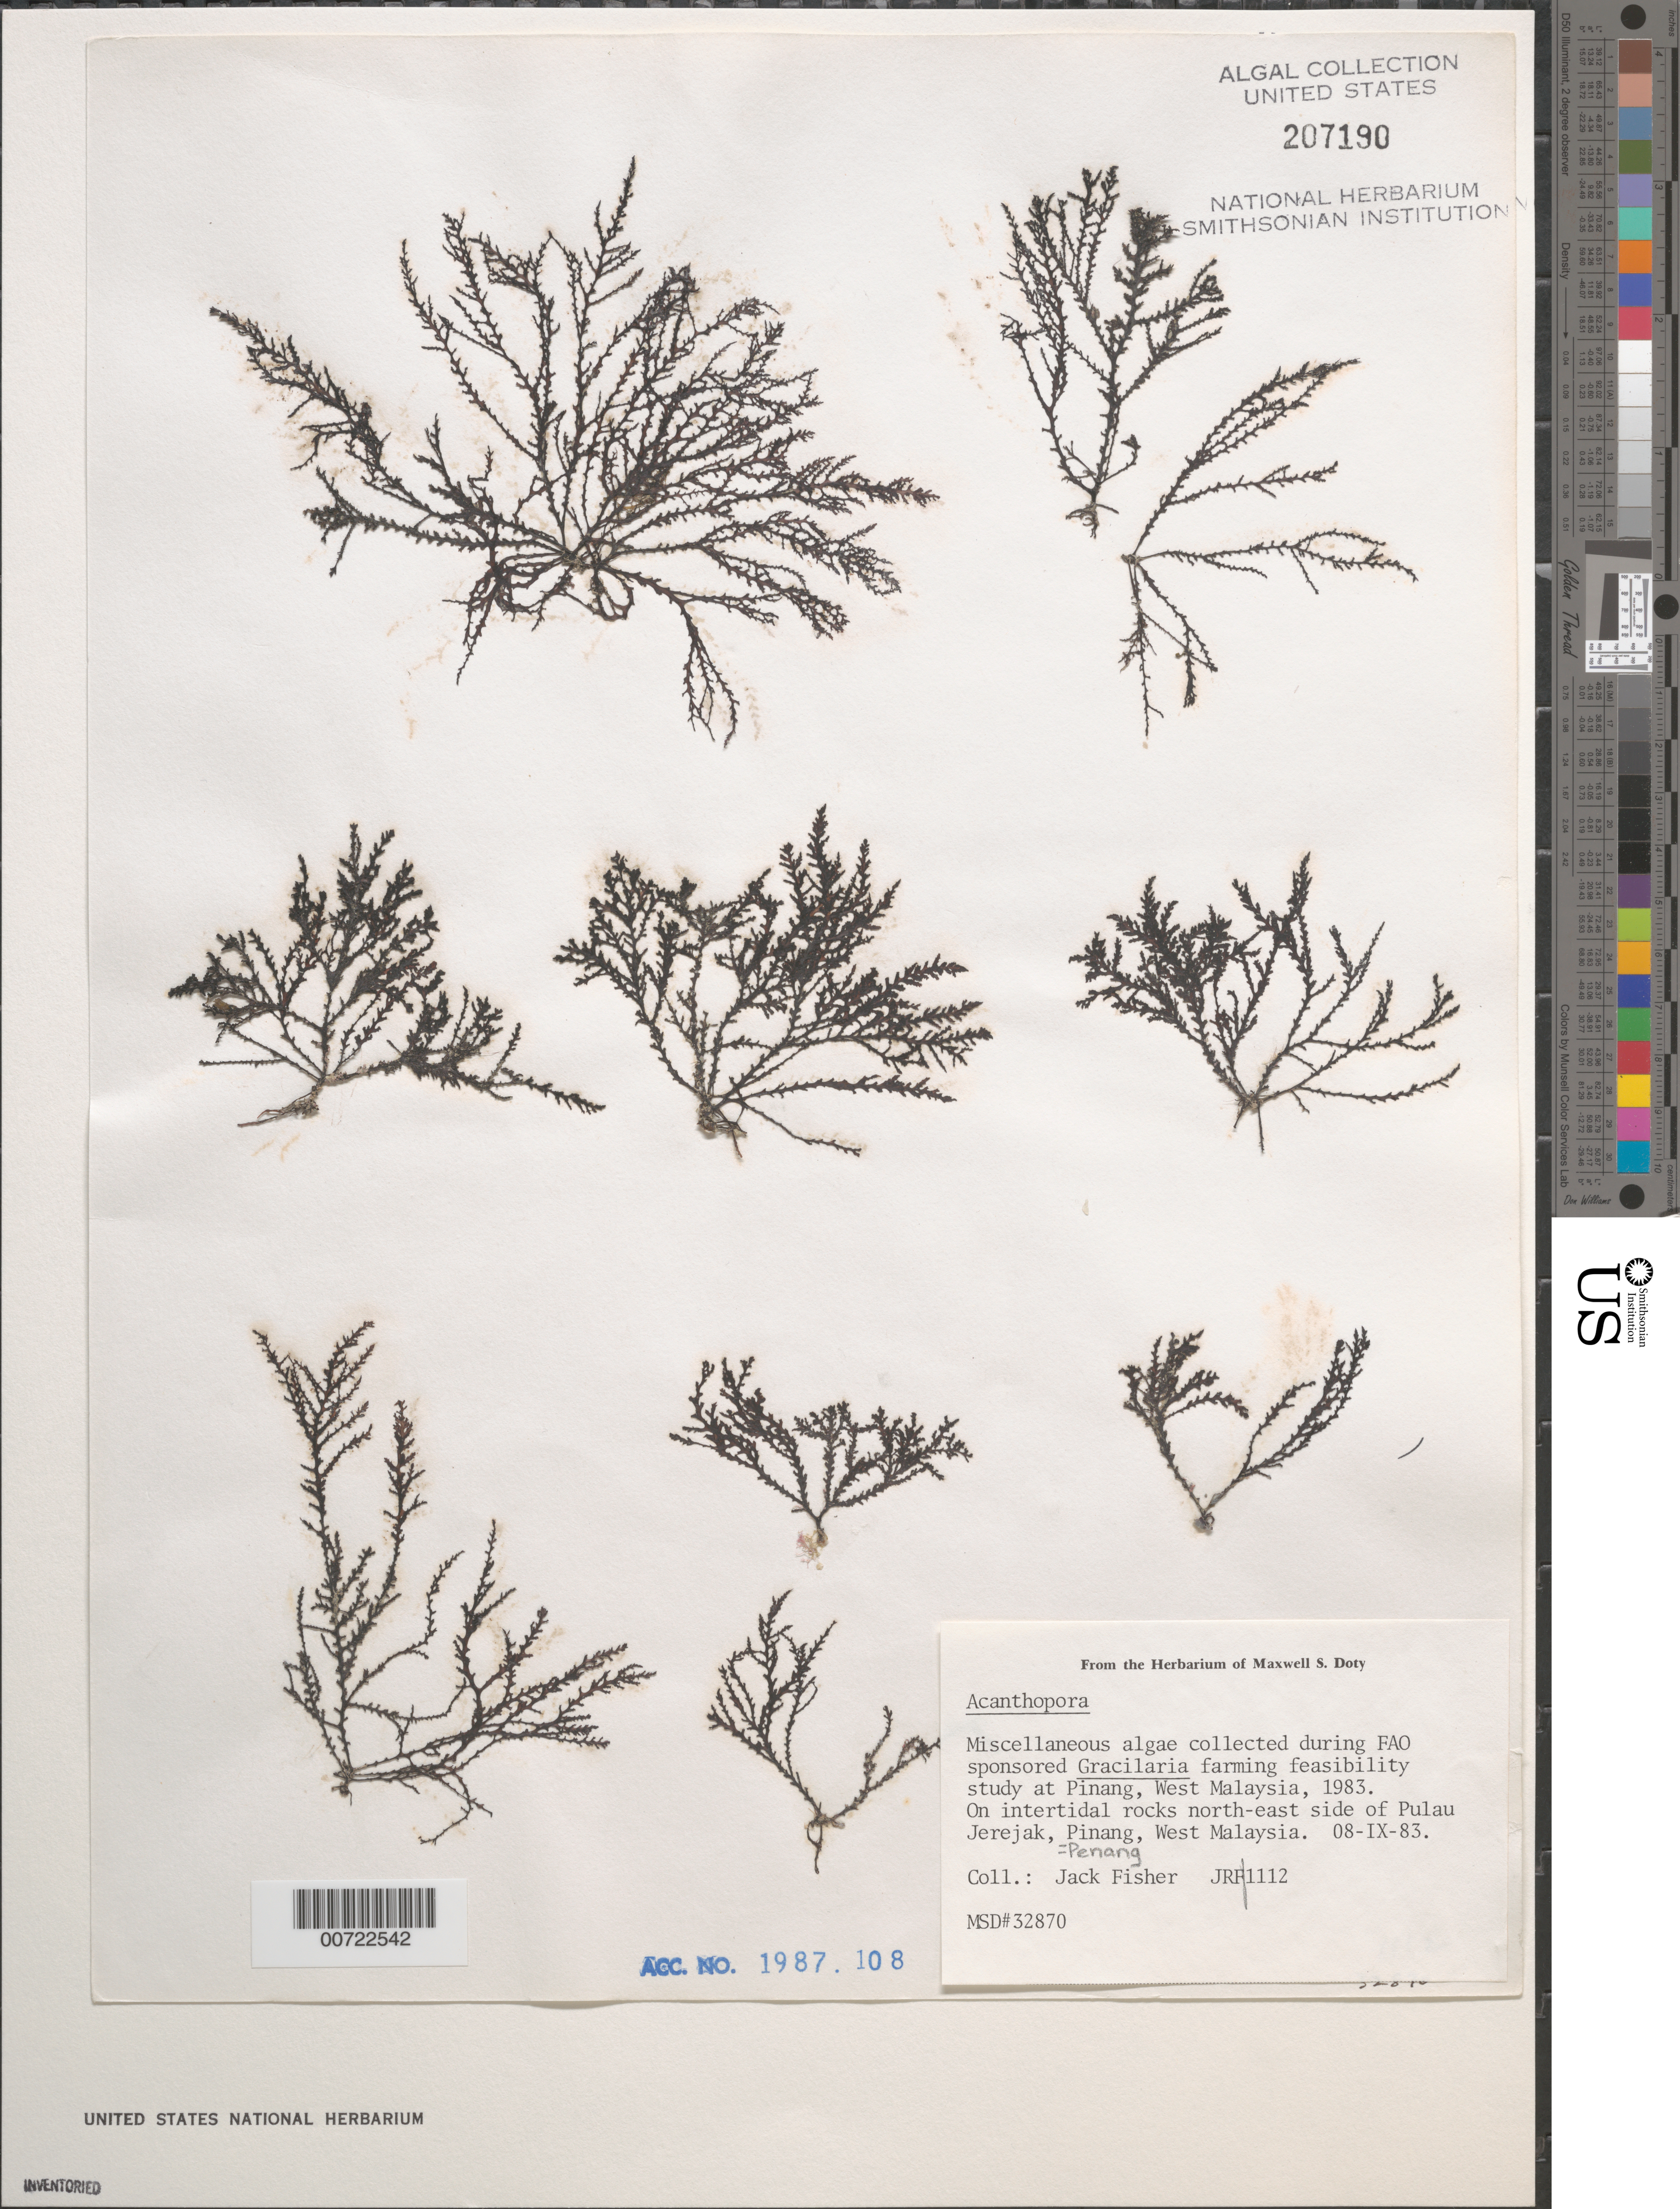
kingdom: Plantae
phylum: Rhodophyta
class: Florideophyceae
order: Ceramiales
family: Rhodomelaceae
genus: Acanthophora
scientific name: Acanthophora sp.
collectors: J. Fisher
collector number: JRF 1112 & MSD 32870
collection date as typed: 08 Sep 1983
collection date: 1983-09-08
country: Malaysia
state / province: Pinang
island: Pulau Jerejak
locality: Pinang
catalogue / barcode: US 207190